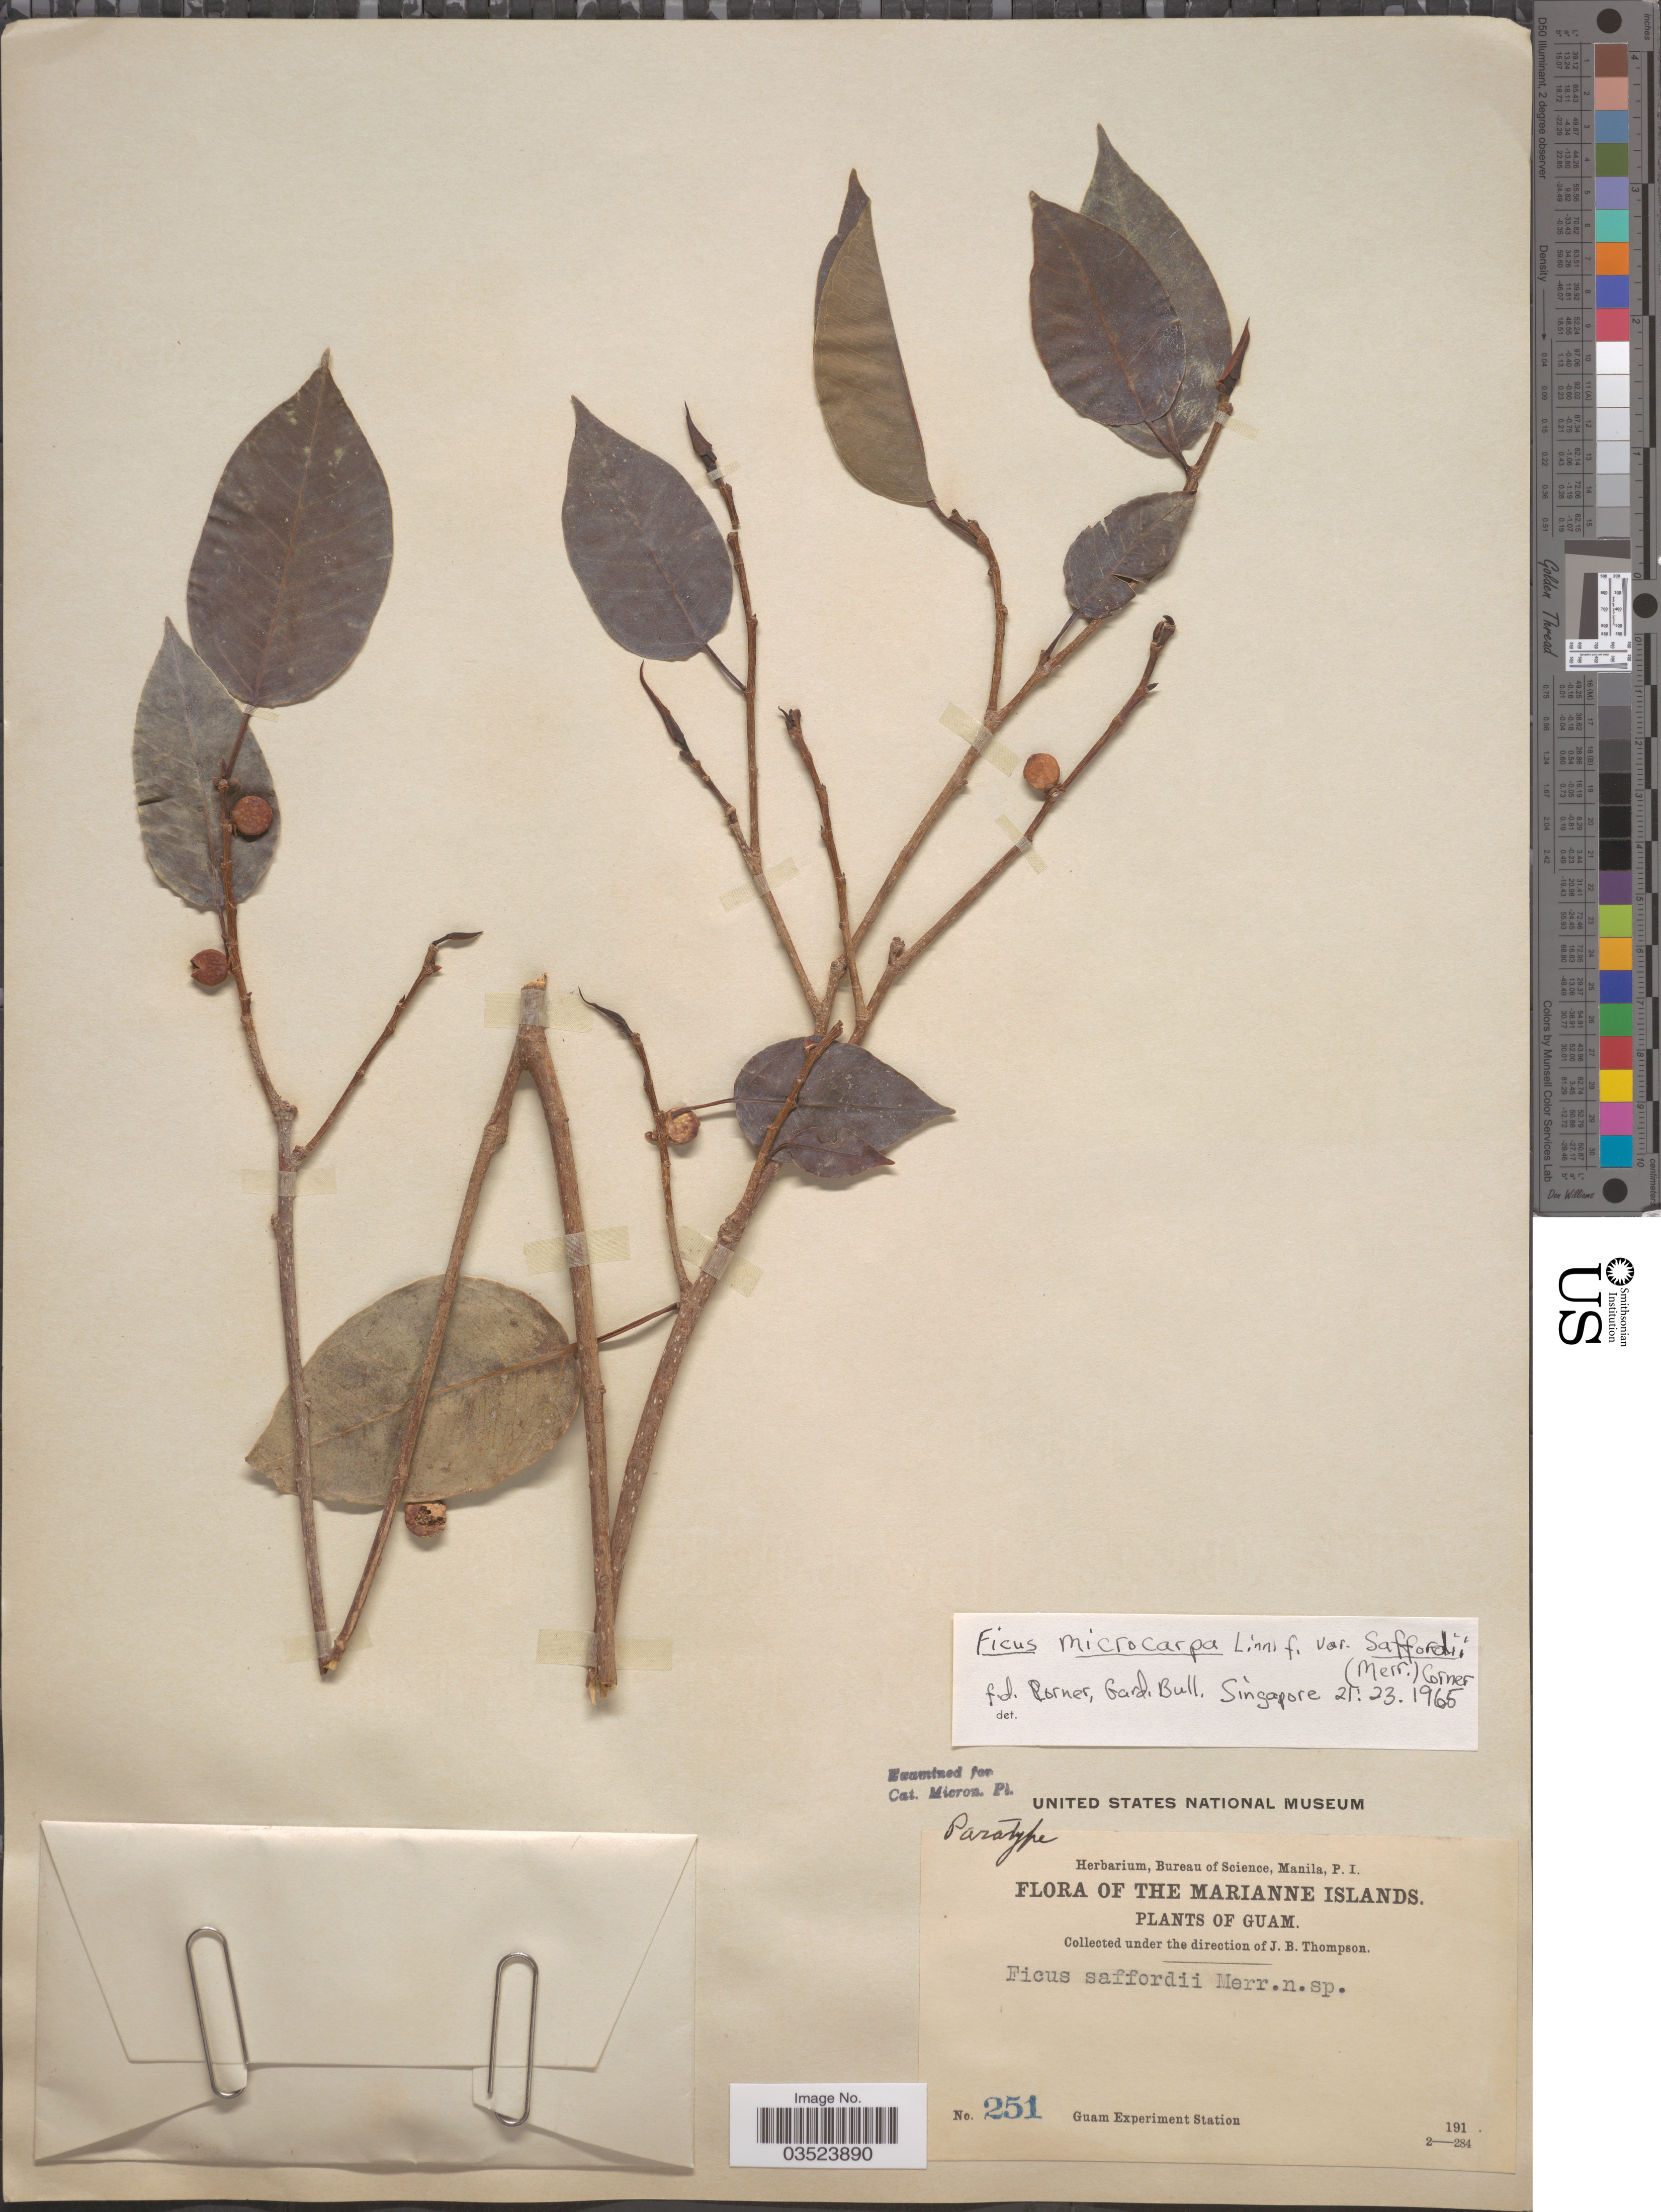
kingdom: Plantae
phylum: Tracheophyta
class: Magnoliopsida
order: Rosales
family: Moraceae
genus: Ficus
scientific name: Ficus microcarpa var. saffordii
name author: (Merr.) Corner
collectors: J. B. Thompson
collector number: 251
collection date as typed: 191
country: Guam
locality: The Marianne Islands.